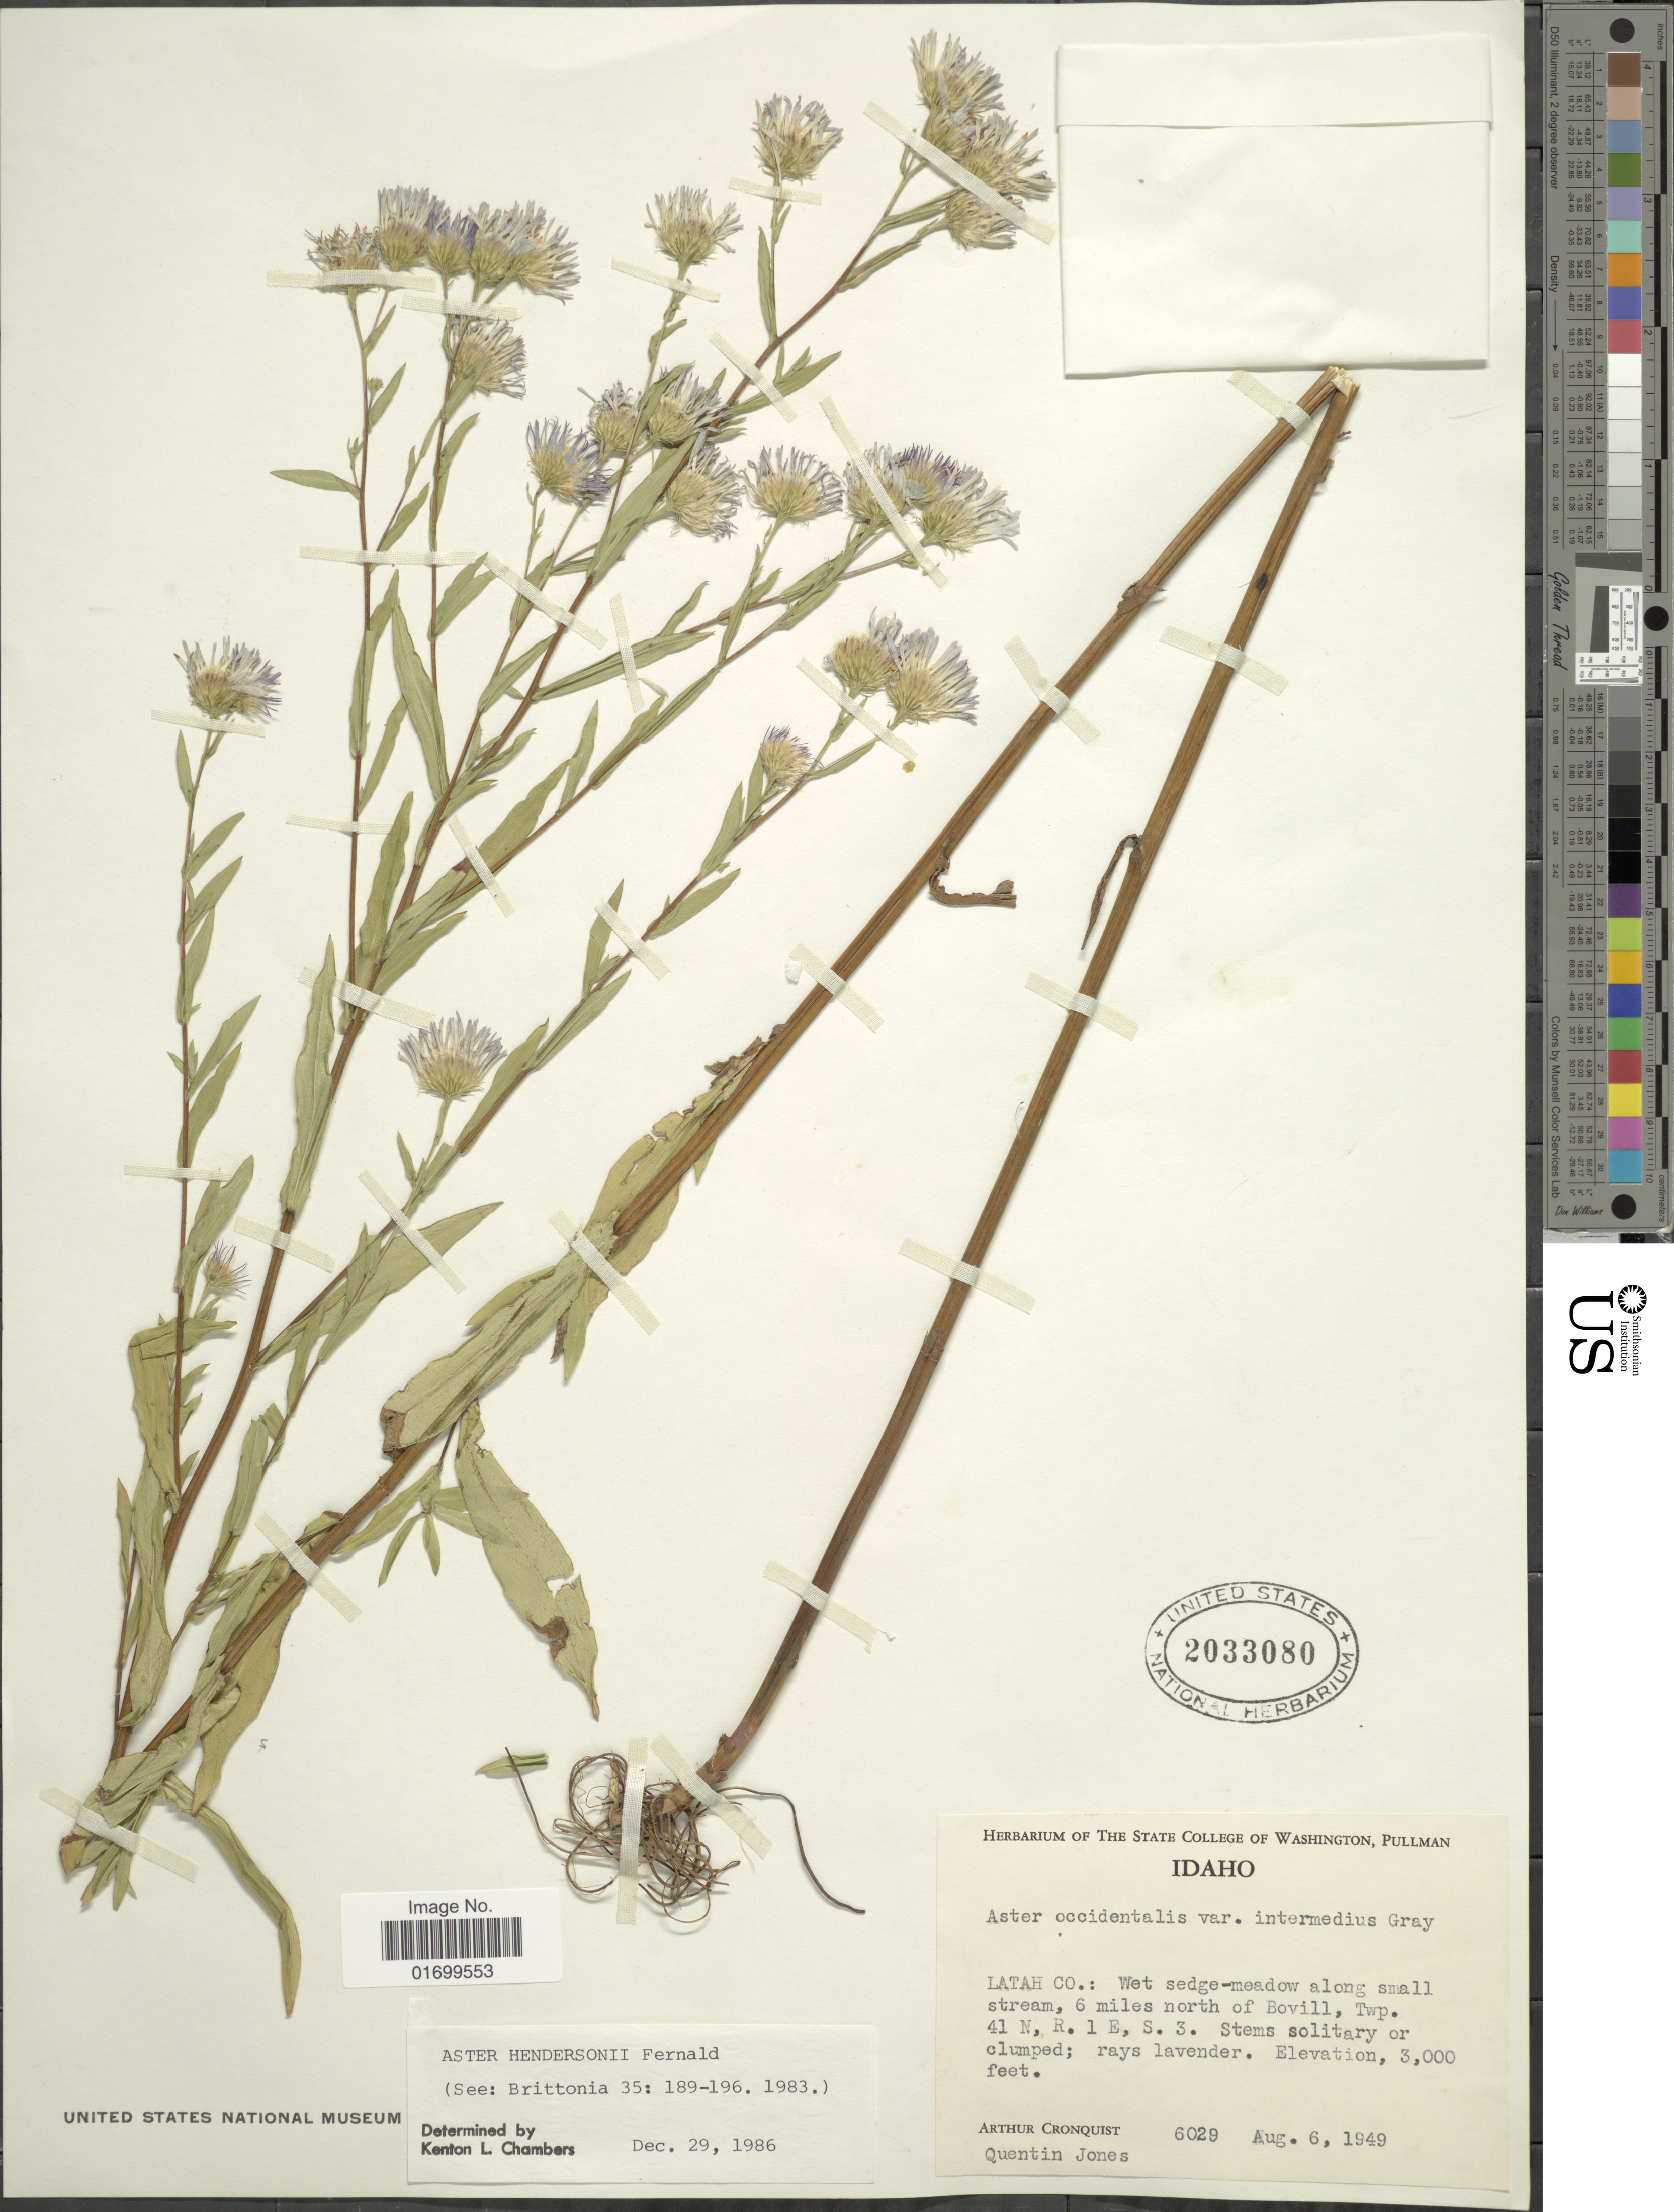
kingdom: Plantae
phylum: Tracheophyta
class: Magnoliopsida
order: Asterales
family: Asteraceae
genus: Symphyotrichum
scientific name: Symphyotrichum hendersonii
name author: (Fernald) G.L. Nesom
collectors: A. J. Cronquist & Q. Jones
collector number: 6029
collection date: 1949-08-06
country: United States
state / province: Idaho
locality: Latah Co.: Wet sedge-meadow along small stream, 6 miles north of Bovill, Twp. 41 N, R. 1 E, S. 3.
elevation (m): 914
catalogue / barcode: US 2033080